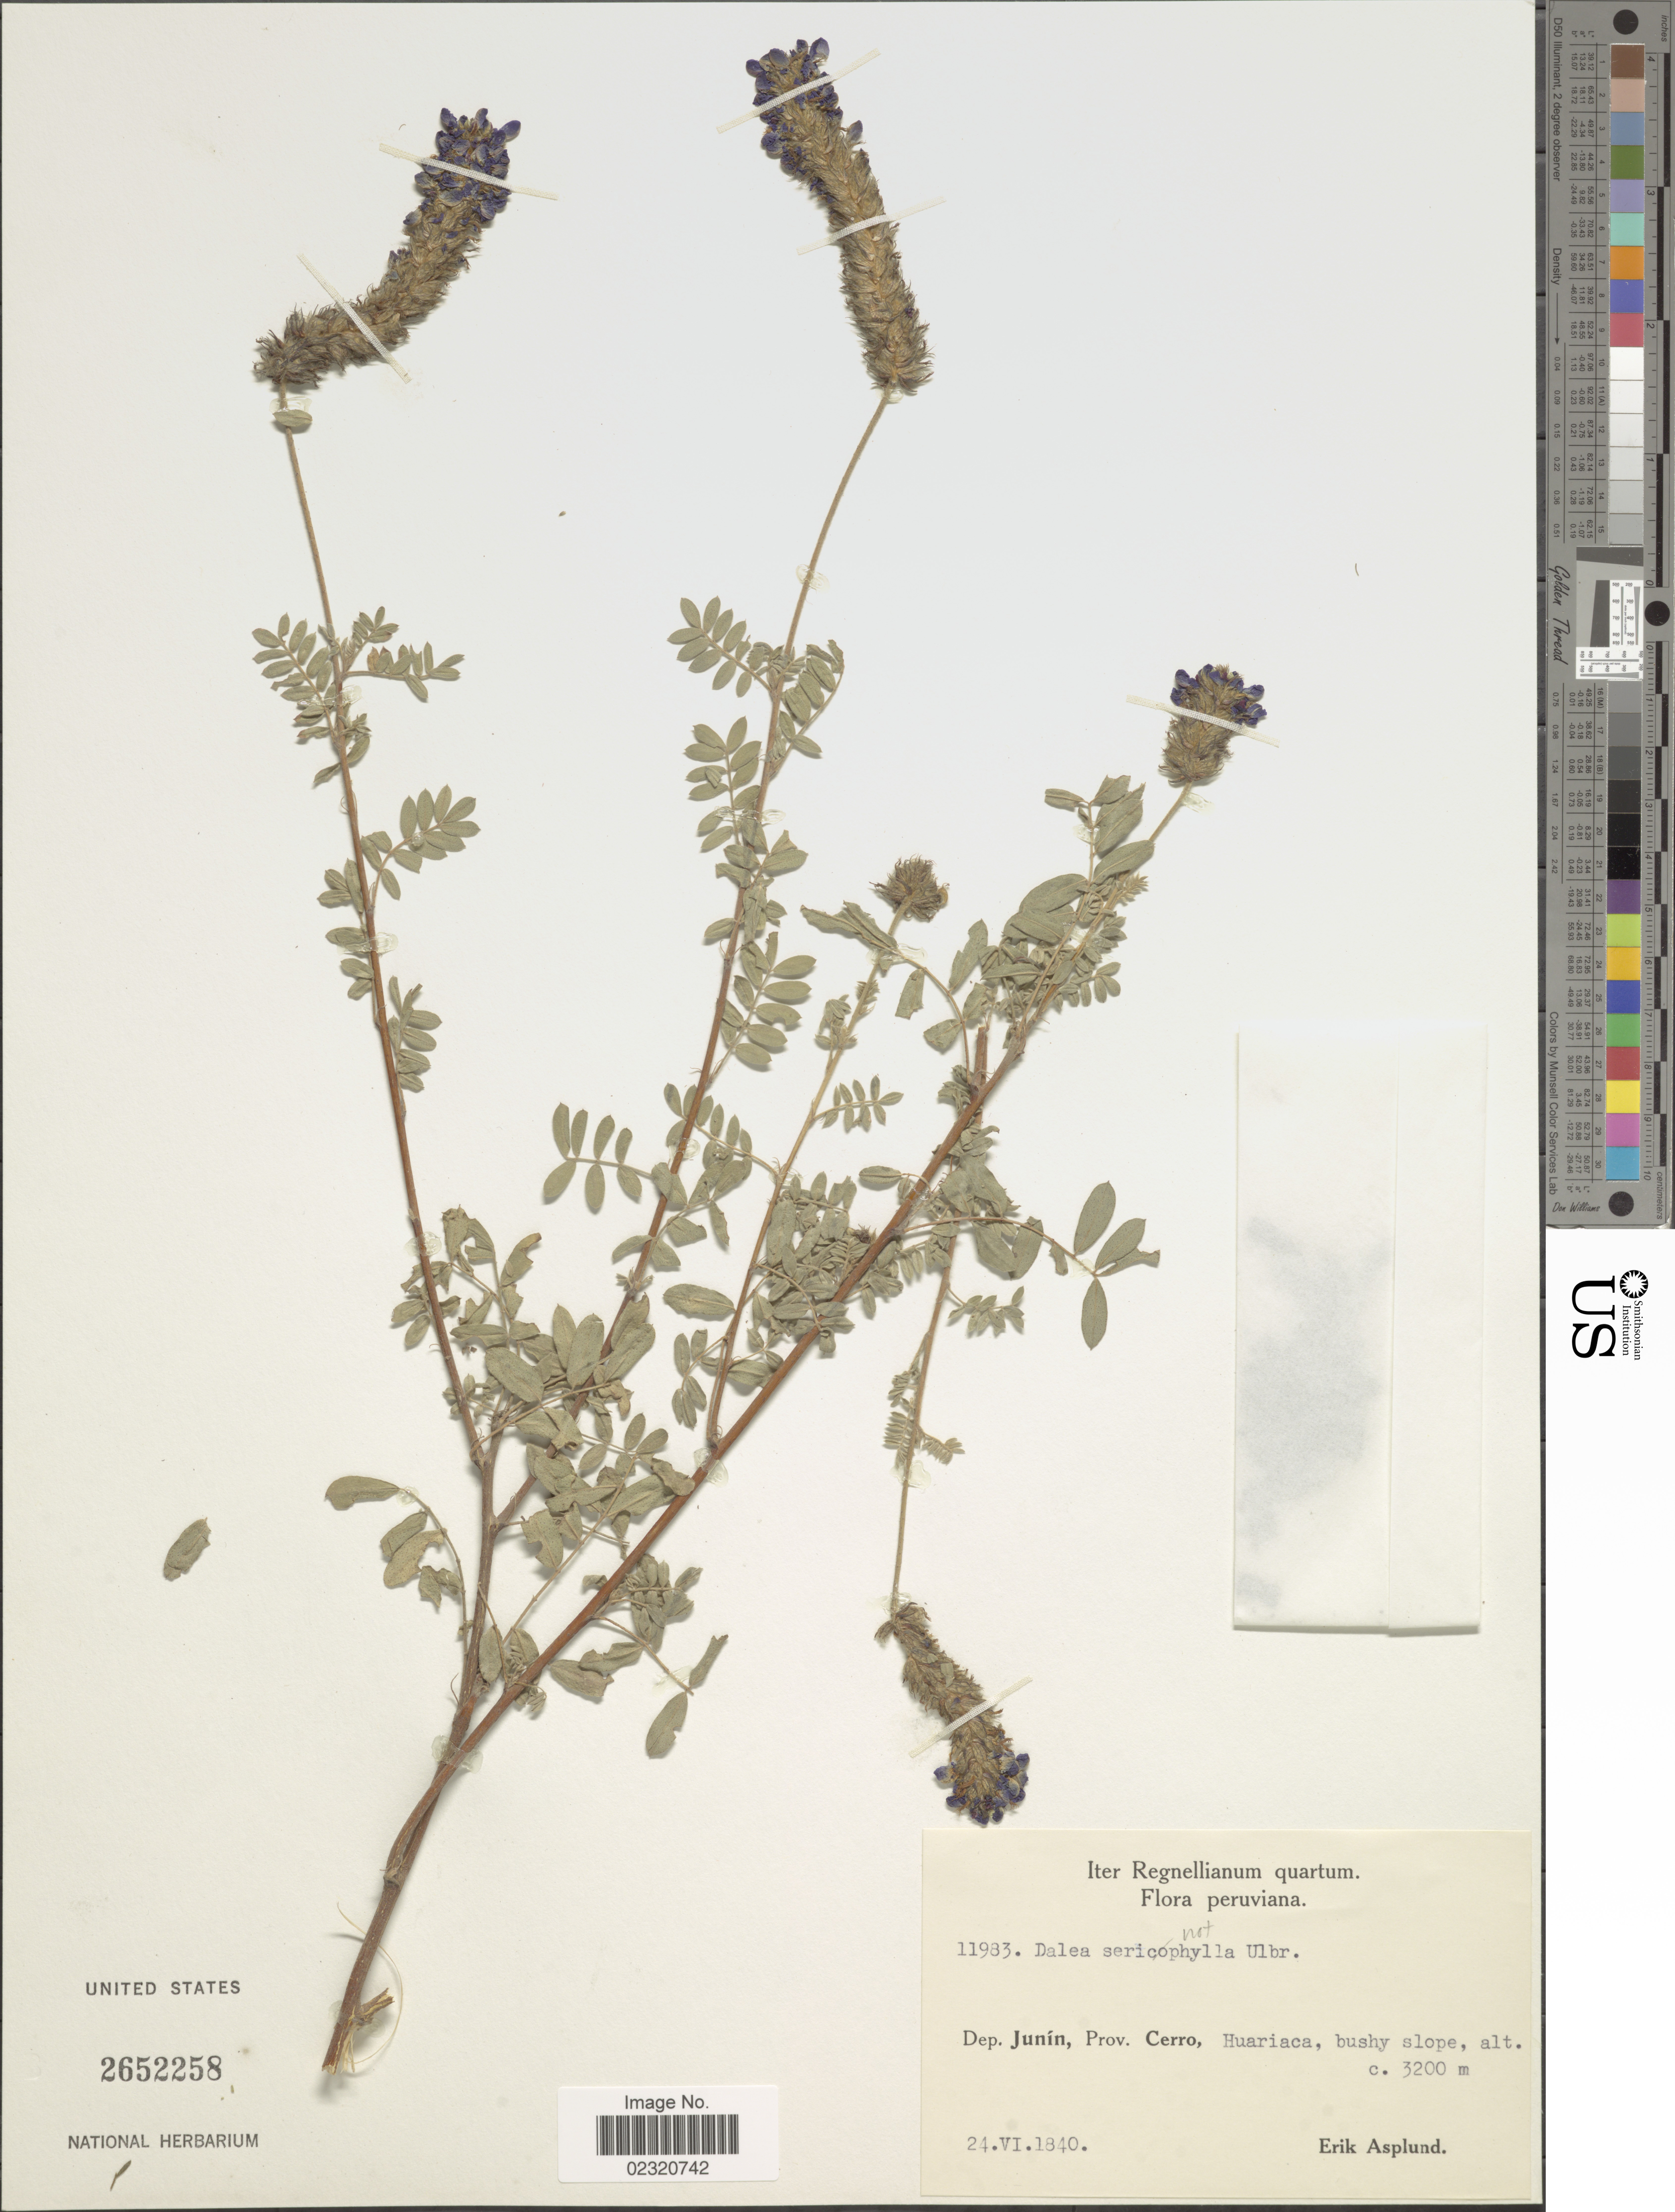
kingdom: Plantae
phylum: Tracheophyta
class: Magnoliopsida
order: Fabales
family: Fabaceae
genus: Dalea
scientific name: Dalea sp.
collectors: E. Asplund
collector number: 11983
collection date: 1840-06-24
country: Peru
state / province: Junín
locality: Prov. Cerro, Huriaca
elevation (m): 3200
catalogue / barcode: US 2652258